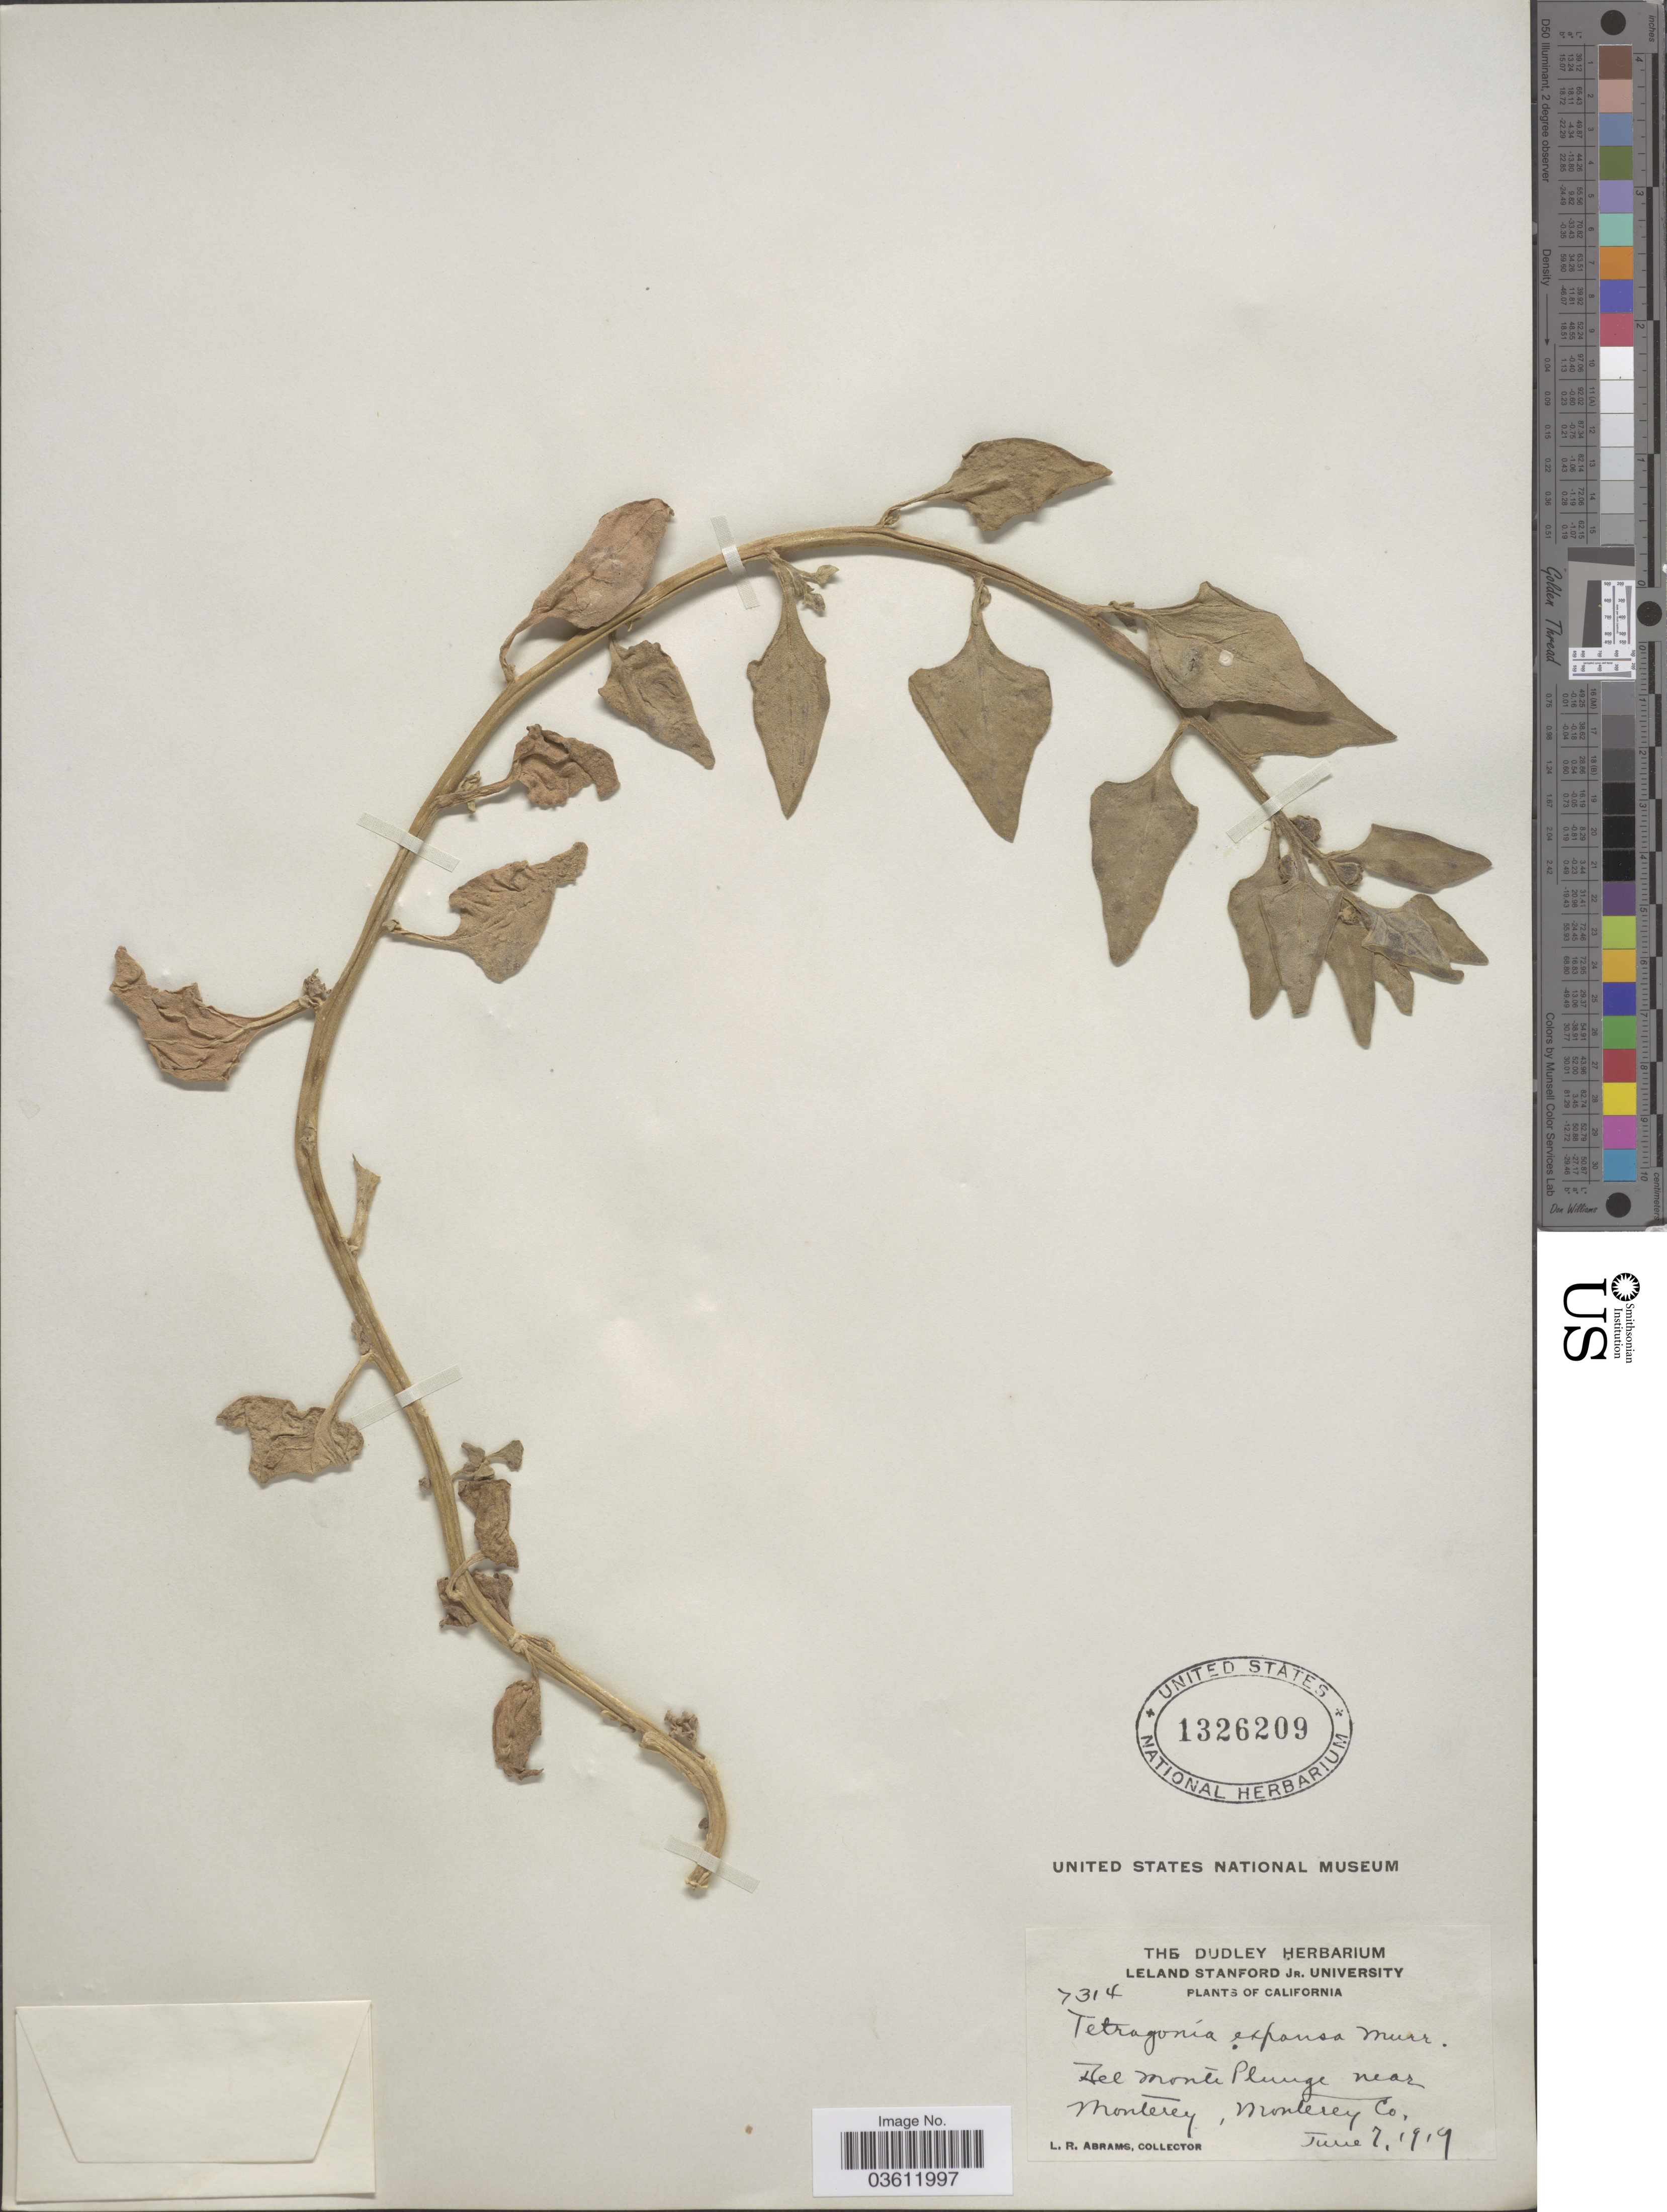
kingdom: Plantae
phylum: Tracheophyta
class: Magnoliopsida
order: Caryophyllales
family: Aizoaceae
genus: Tetragonia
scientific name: Tetragonia expansa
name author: Murr.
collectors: L. Abrams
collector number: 7314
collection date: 1919-06-07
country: United States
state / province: California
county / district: Monterey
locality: Del Monte Plunge near Monterey, Monterey Co.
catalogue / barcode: US 1326209